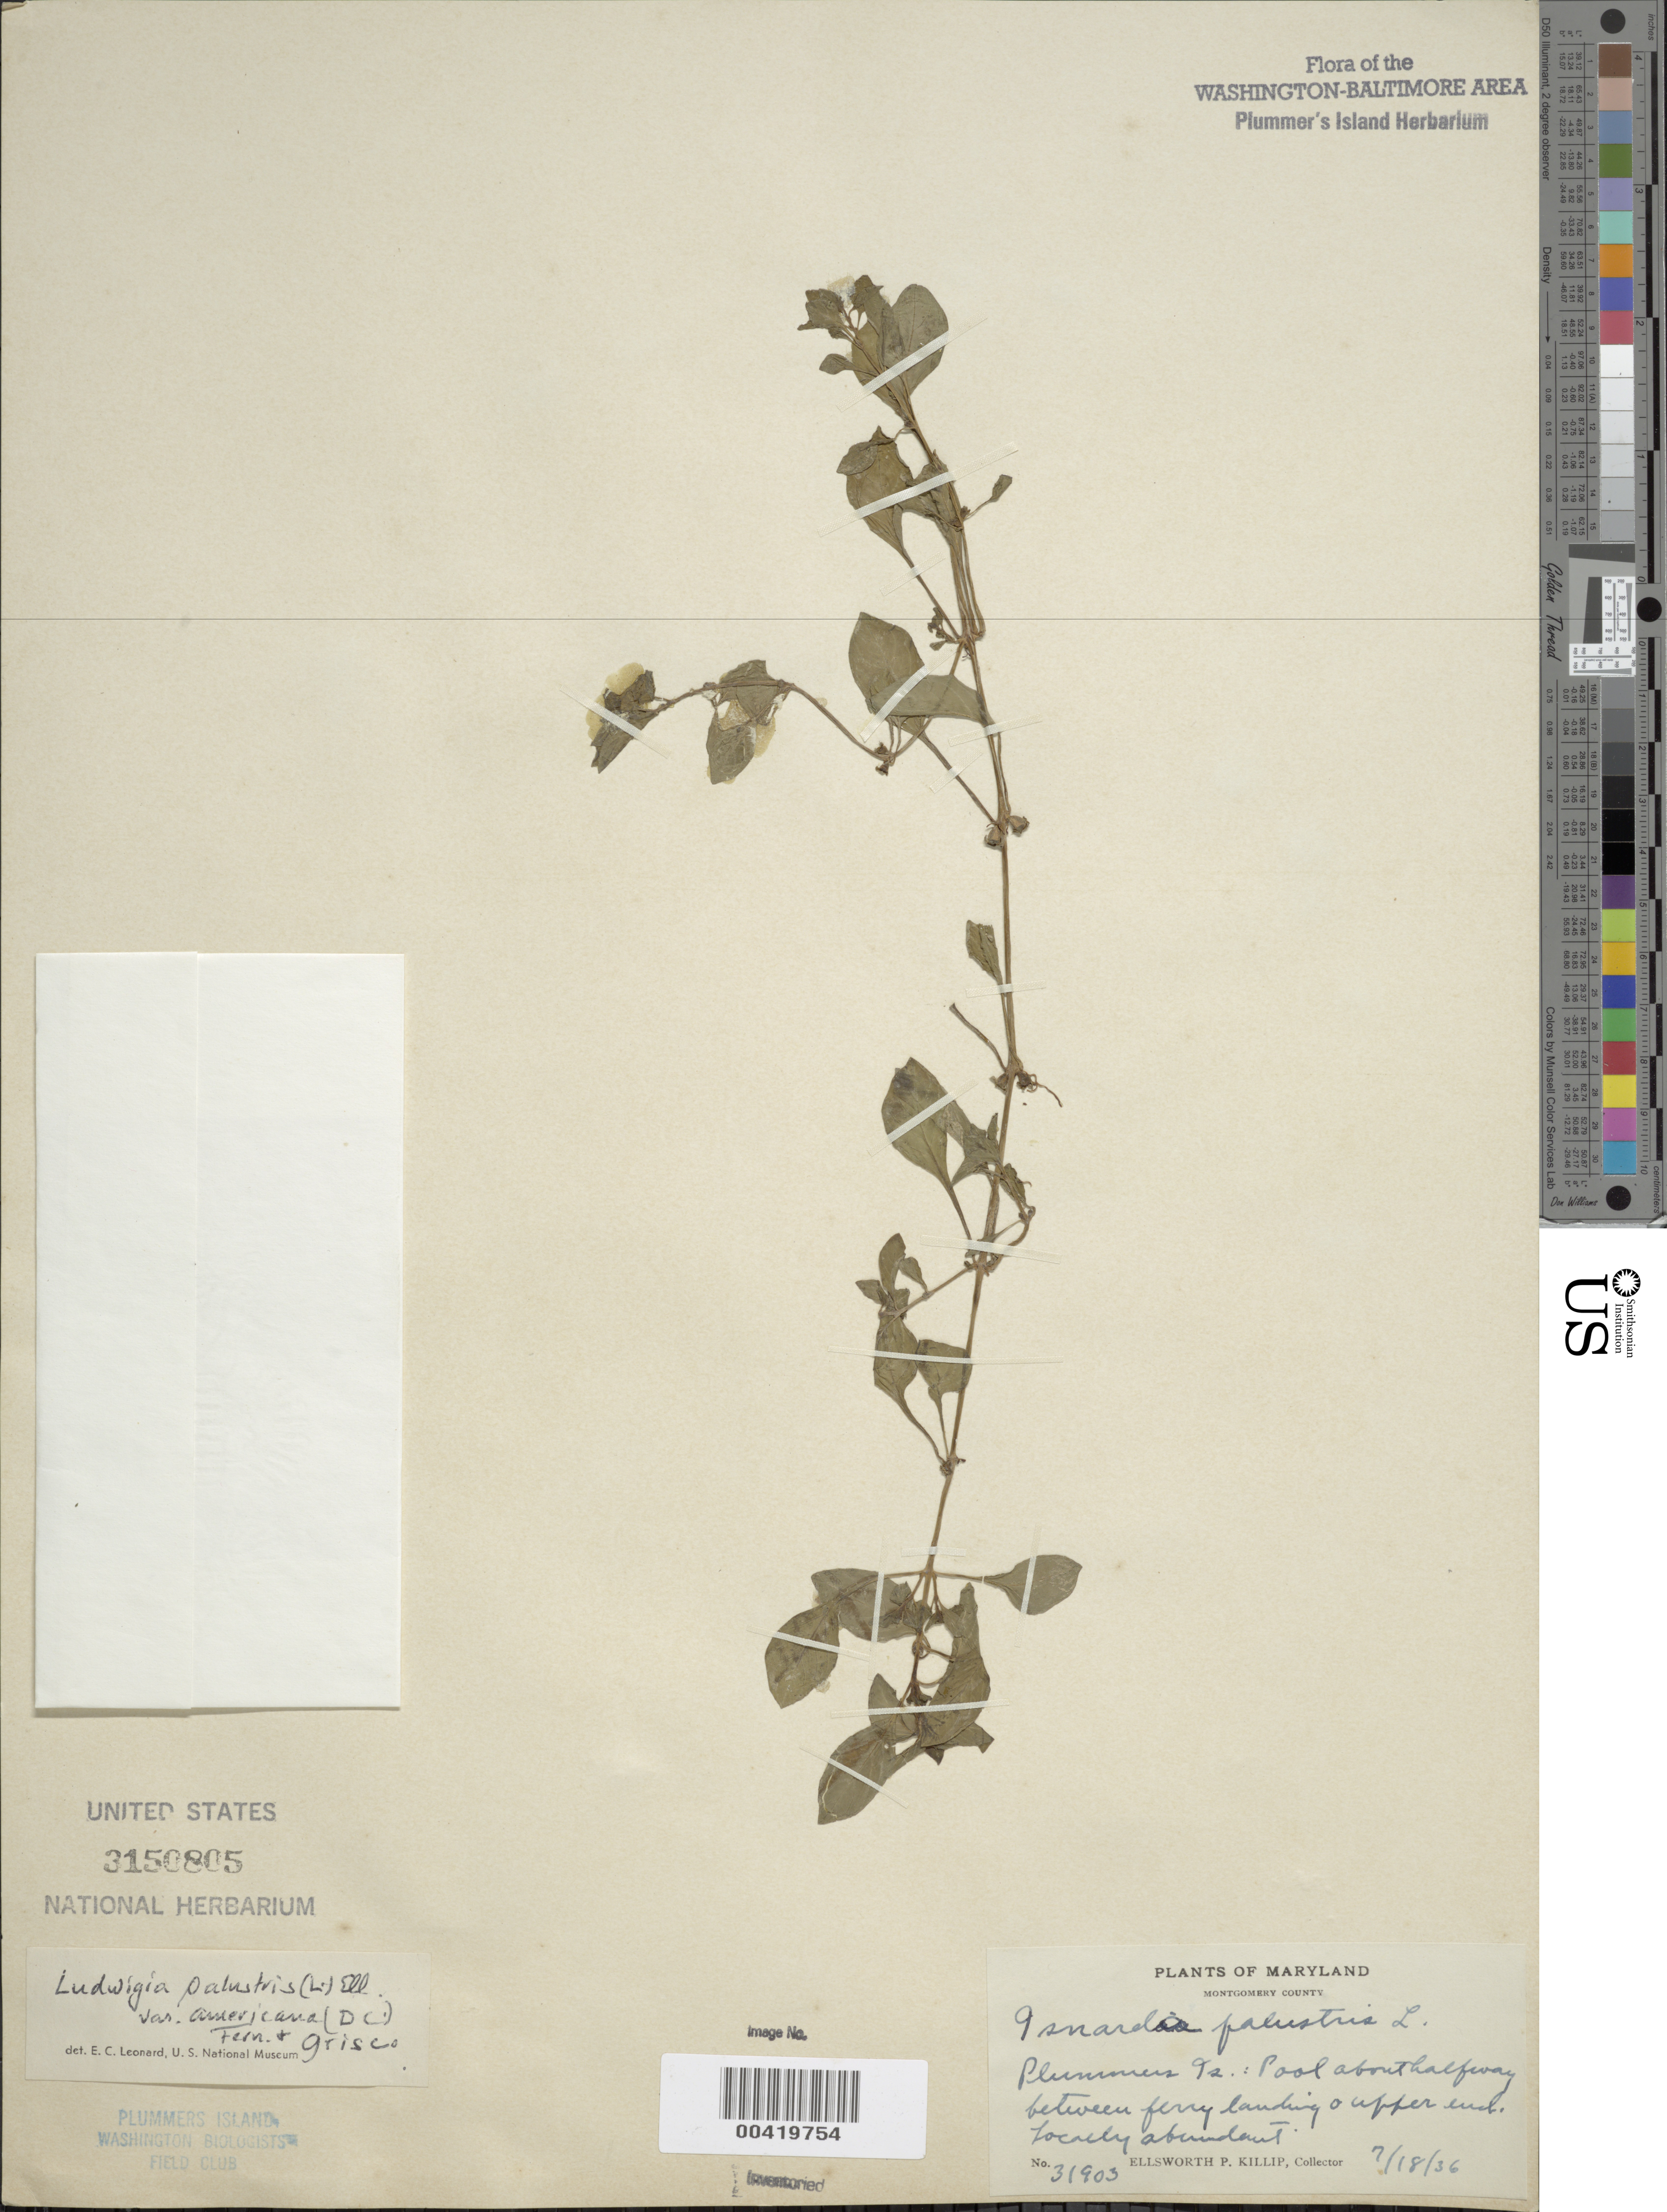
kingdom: Plantae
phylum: Tracheophyta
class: Magnoliopsida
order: Myrtales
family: Onagraceae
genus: Ludwigia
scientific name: Ludwigia palustris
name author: (L.) Elliott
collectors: E. P. Killip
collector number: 31903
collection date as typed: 18 Jul 1936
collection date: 1936-07-18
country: United States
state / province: Maryland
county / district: Montgomery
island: Plummers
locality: Plummer's Island; pool about halfway between Ferry Landing & upper end C. & O. Canal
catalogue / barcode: US 3150805